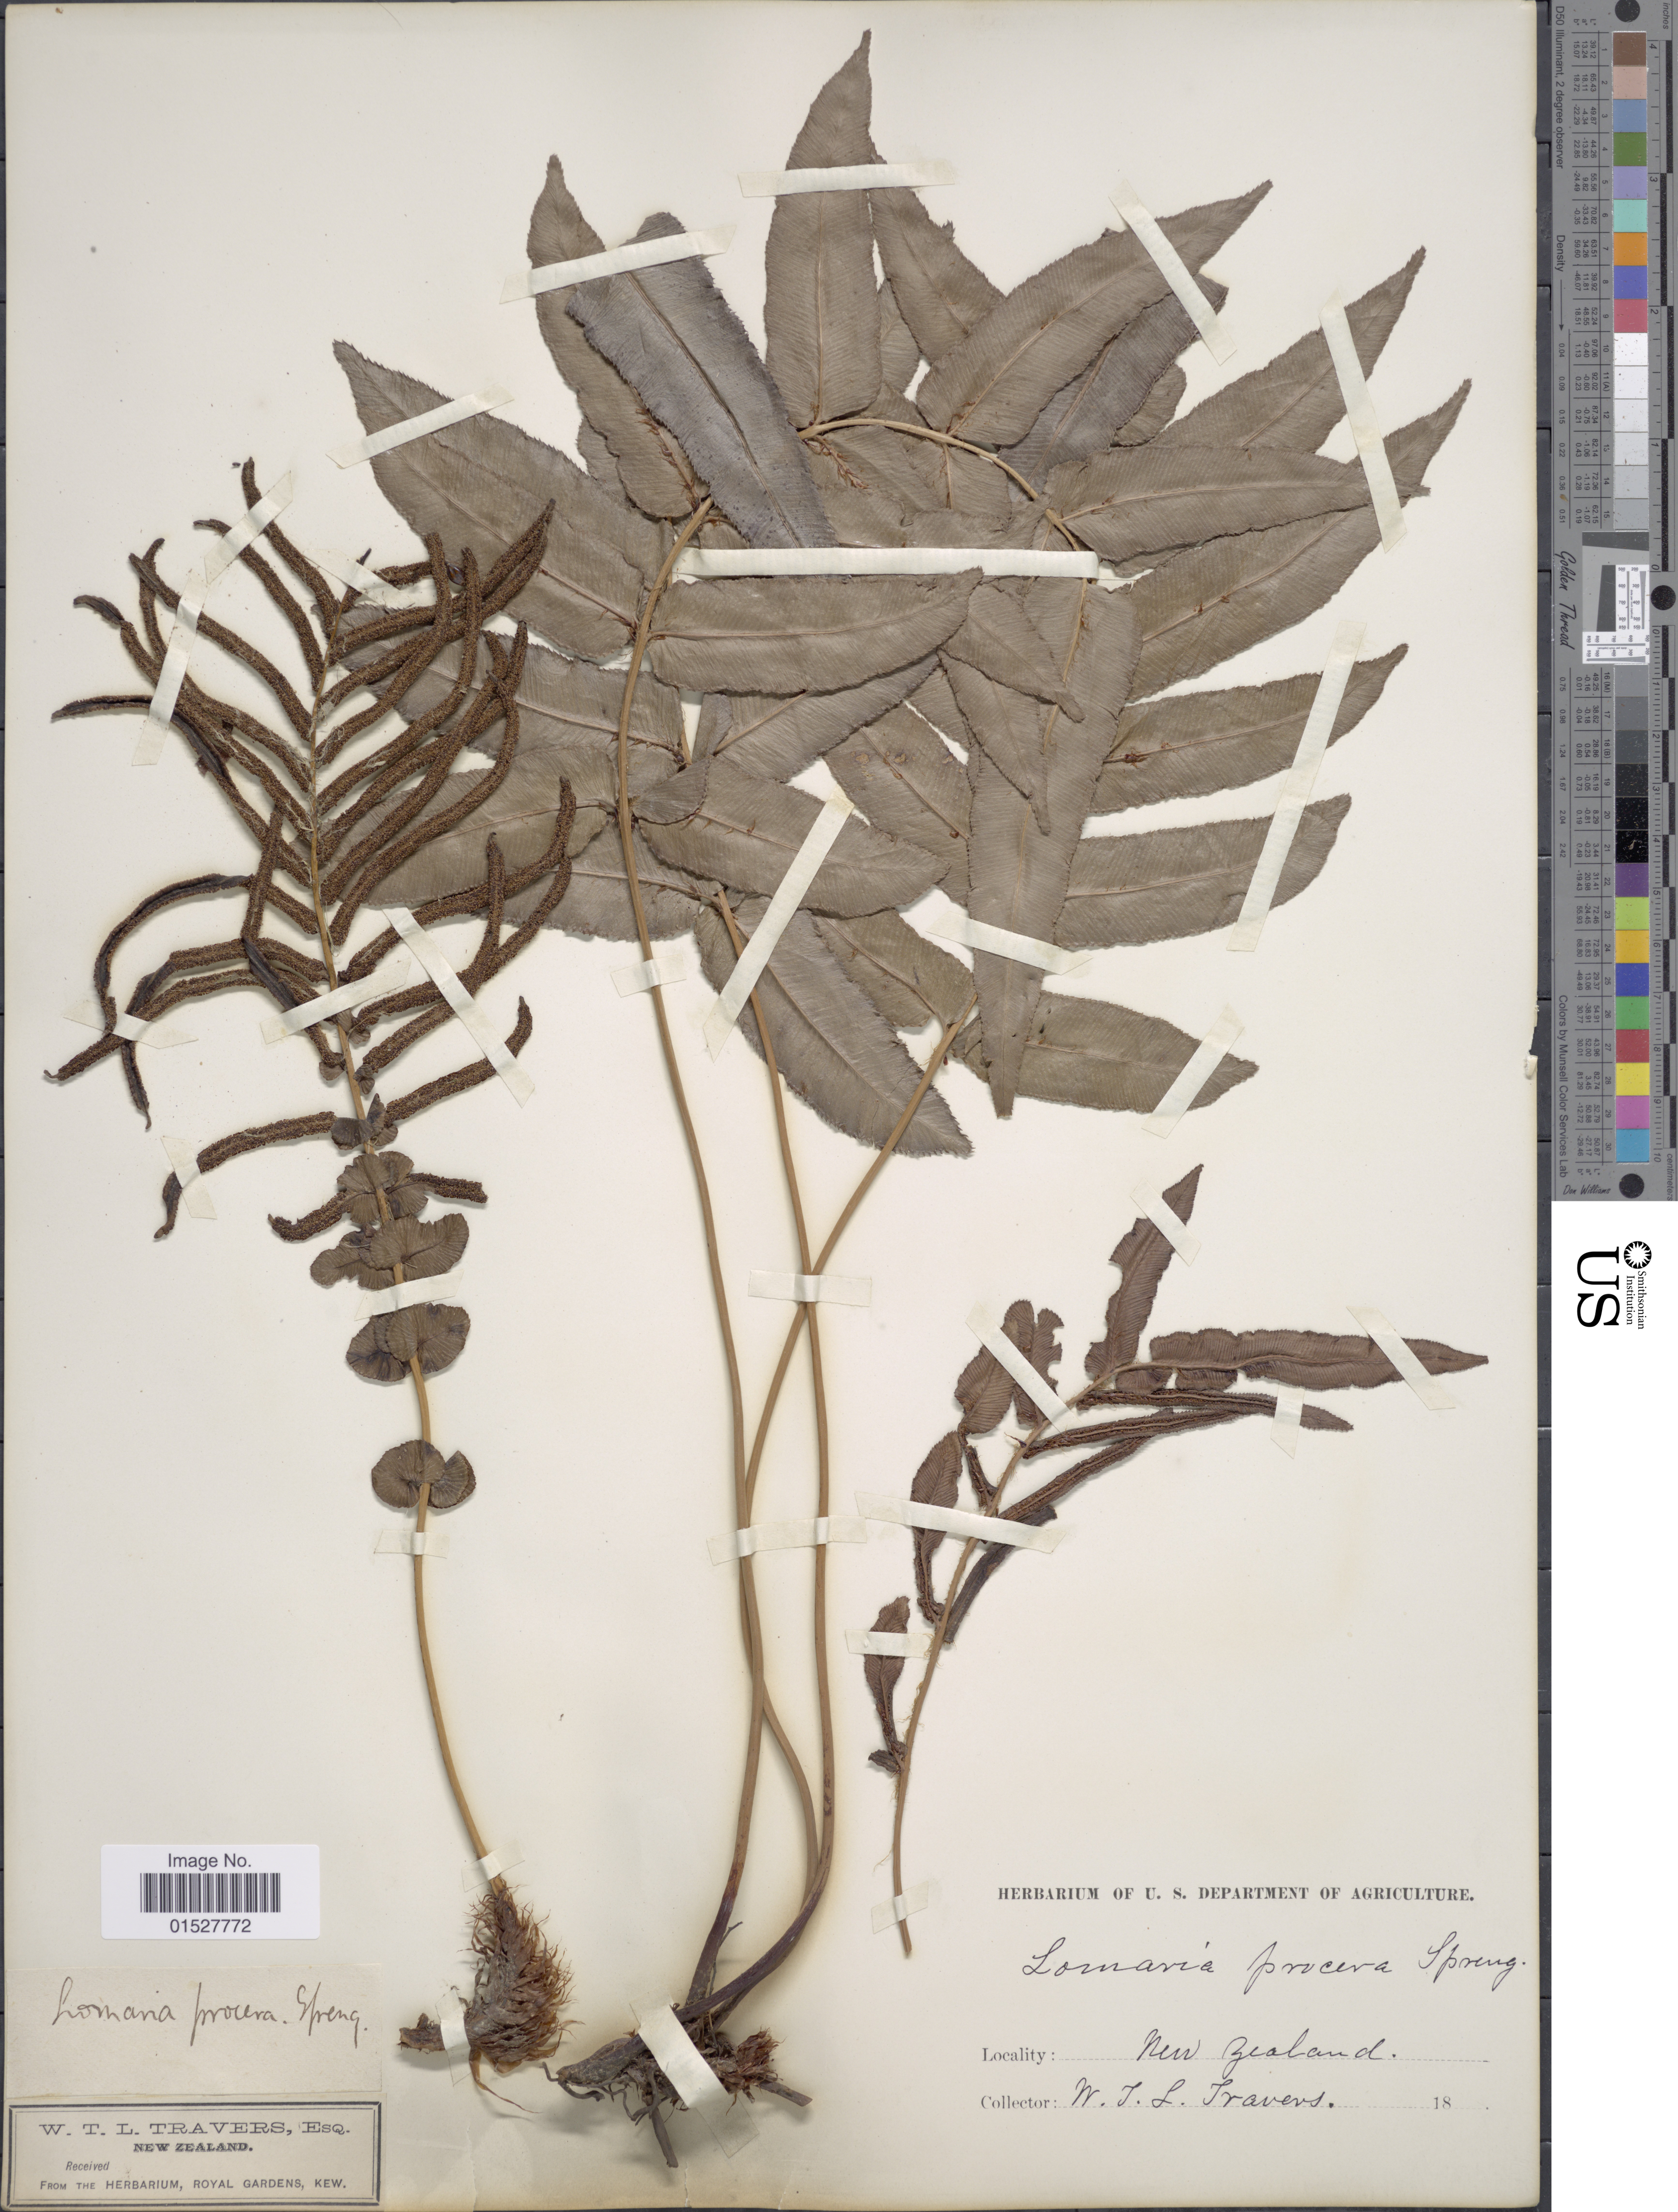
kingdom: Plantae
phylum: Tracheophyta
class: Polypodiopsida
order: Polypodiales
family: Blechnaceae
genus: Blechnum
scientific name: Blechnum capense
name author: (L.) Schltdl.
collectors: W. Travers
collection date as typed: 18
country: New Zealand